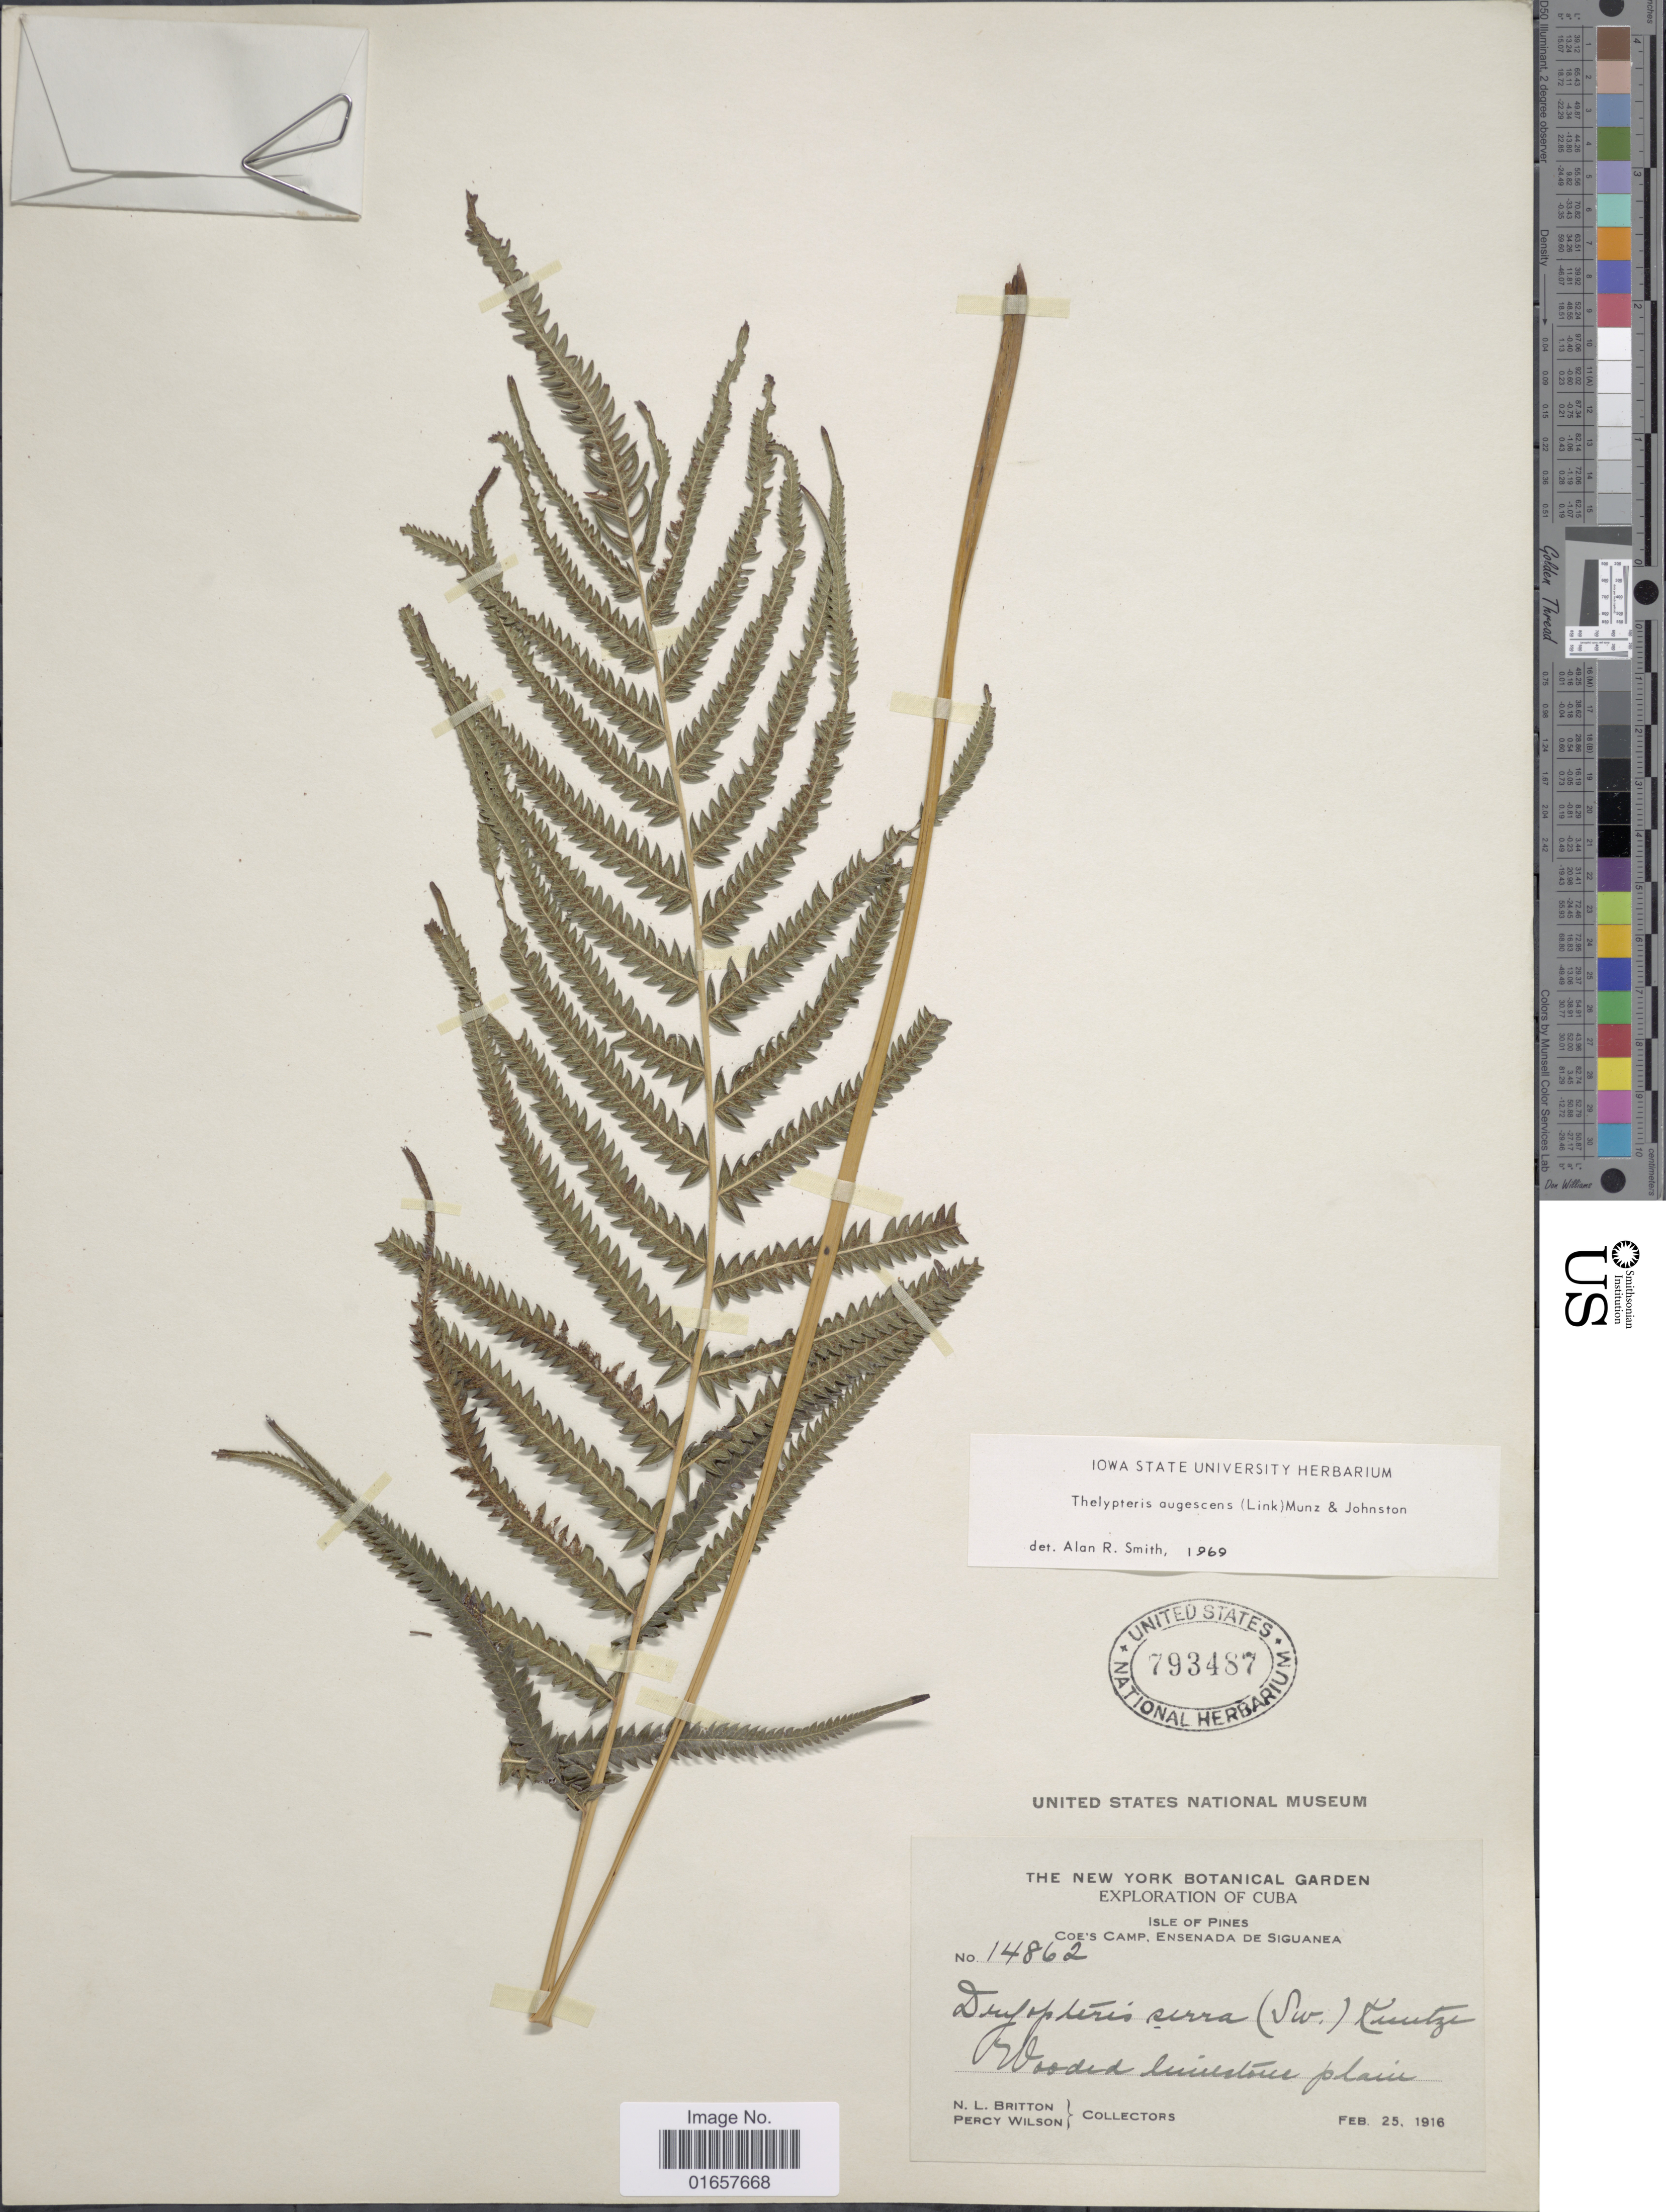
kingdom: Plantae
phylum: Tracheophyta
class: Polypodiopsida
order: Polypodiales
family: Thelypteridaceae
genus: Christella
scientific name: Christella augescens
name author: (Link) Pic. Serm.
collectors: N. Britton & P. Wilson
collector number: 14862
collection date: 1916-02-25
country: Cuba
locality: Cuba, Isle of Pines, Coe's camp, Ensenada de Siguanea, wooded limestone plain.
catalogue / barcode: US 793487